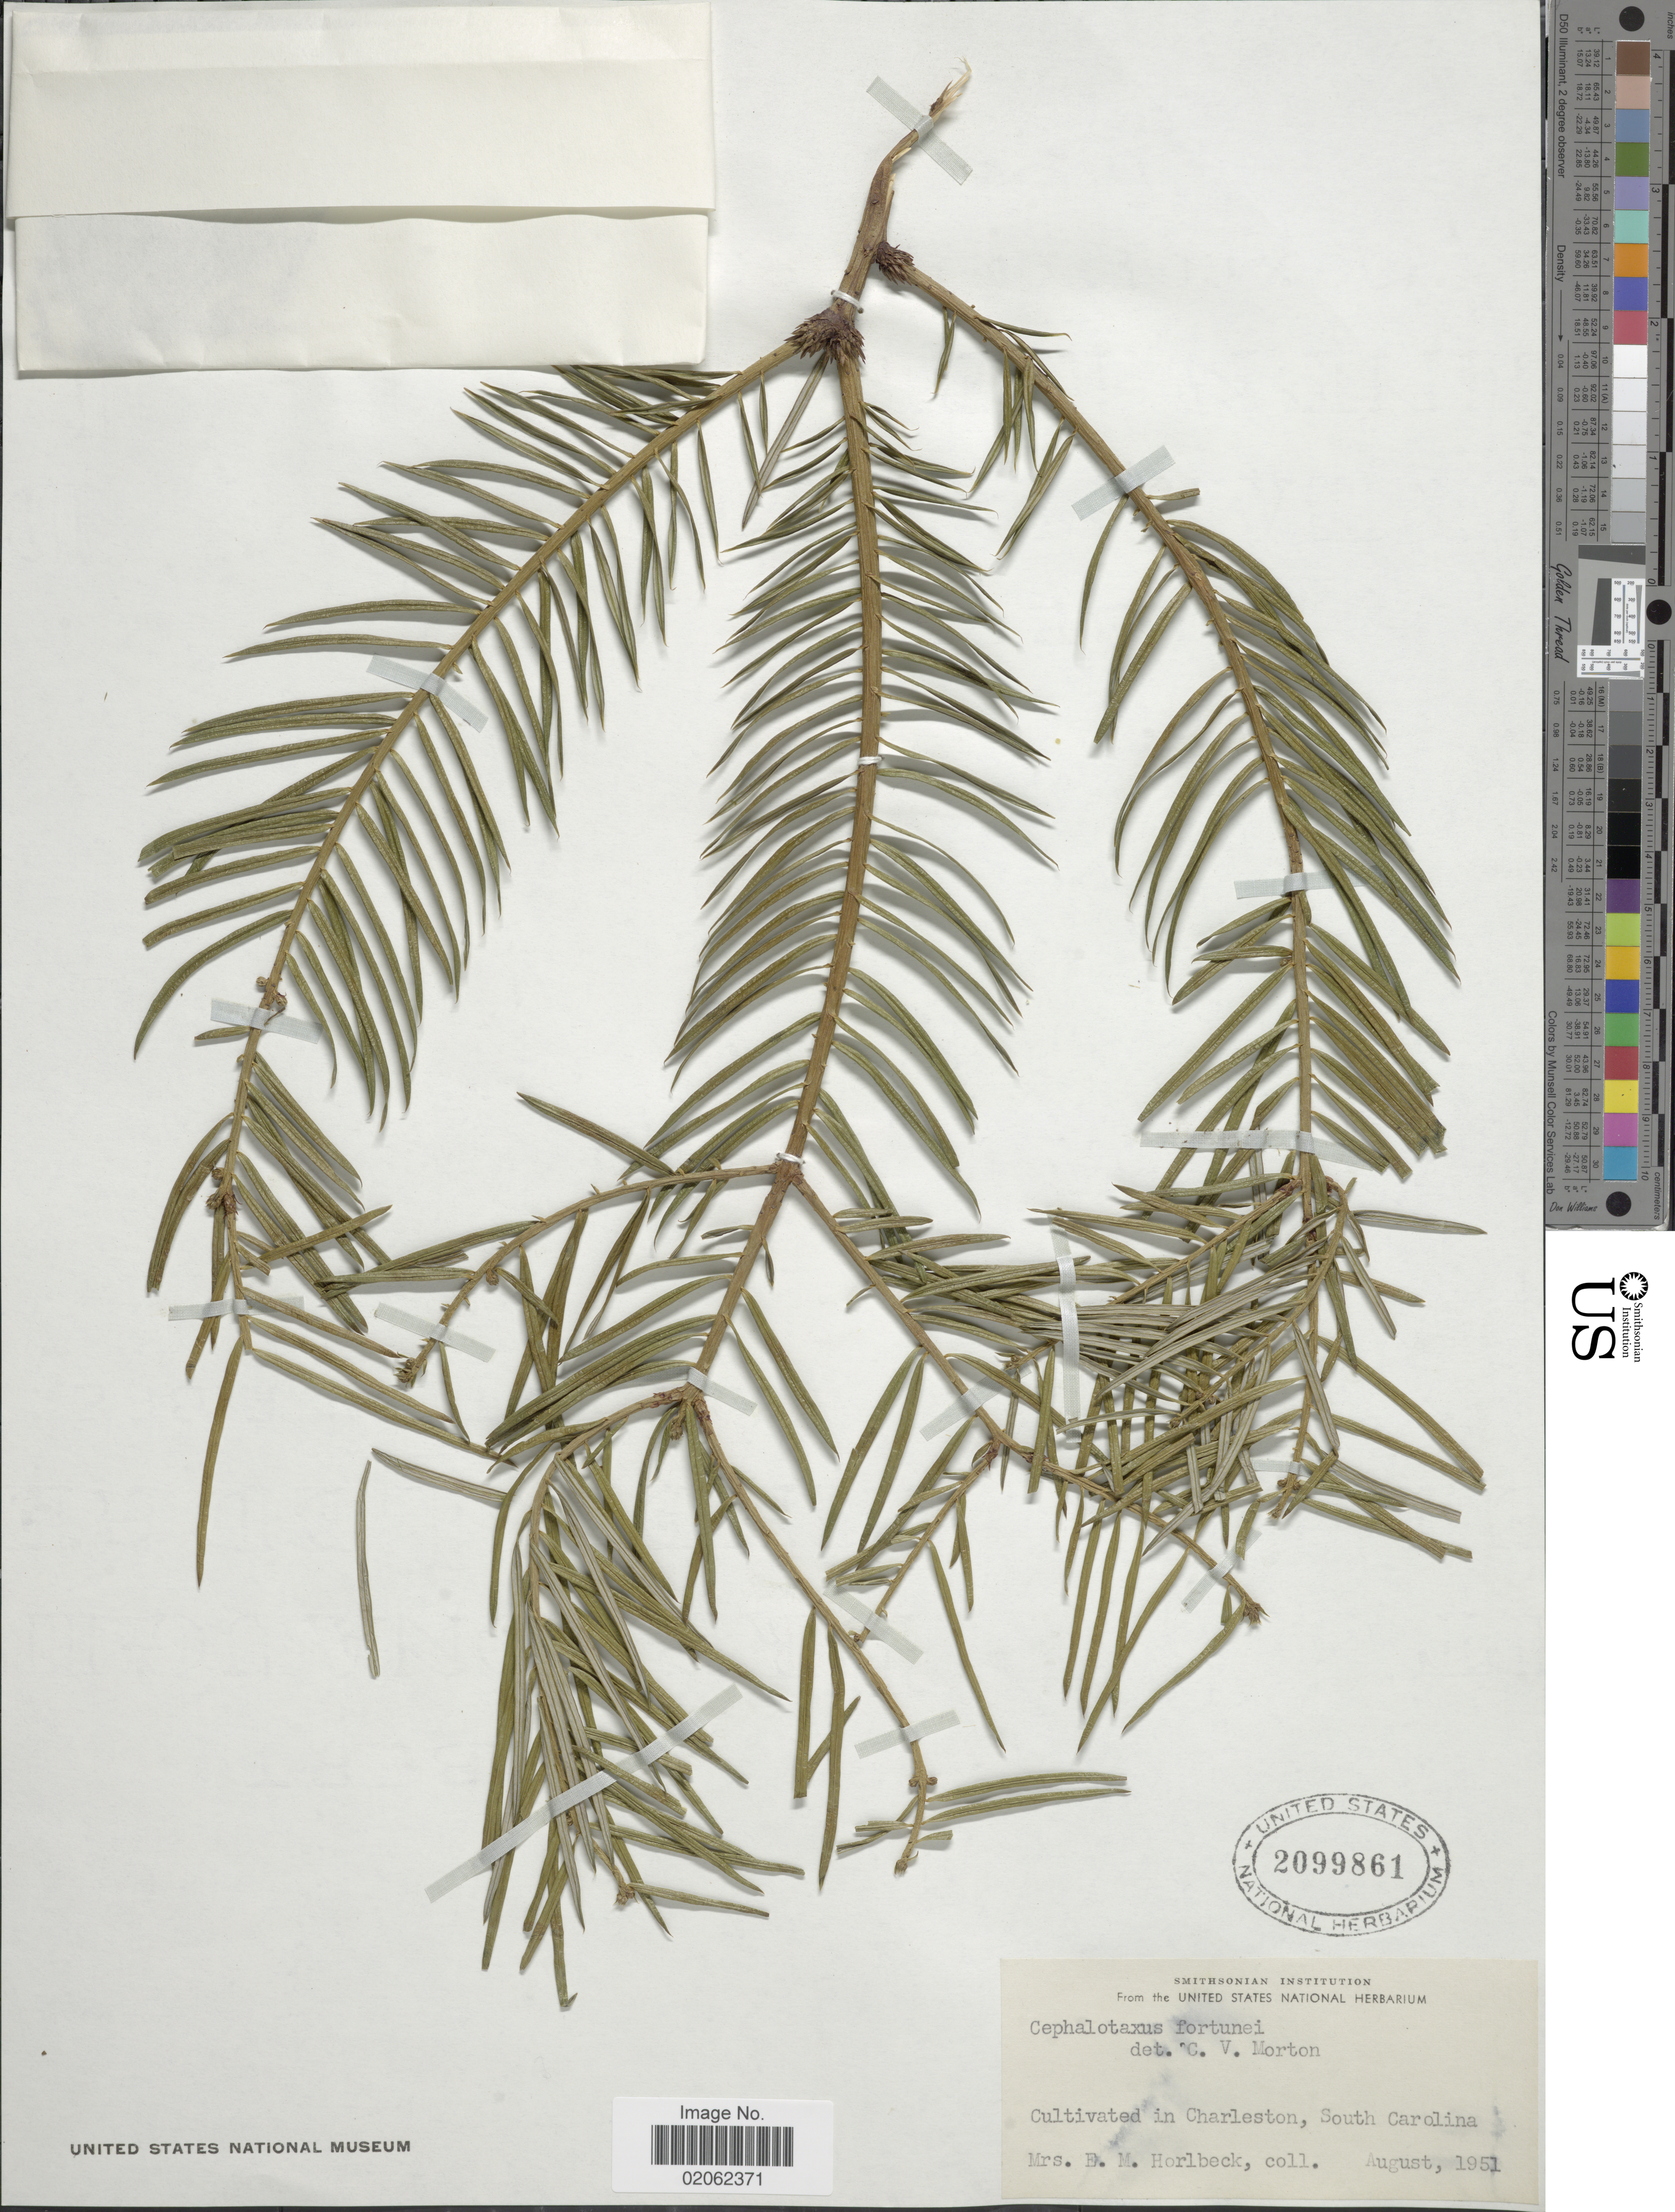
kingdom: Plantae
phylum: Tracheophyta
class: Pinopsida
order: Pinales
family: Cephalotaxaceae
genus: Cephalotaxus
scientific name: Cephalotaxus fortunei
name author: Hook.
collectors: F. Horlbeck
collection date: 1951-08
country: United States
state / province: South Carolina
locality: Cultivated in Charleston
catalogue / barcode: US 2099861